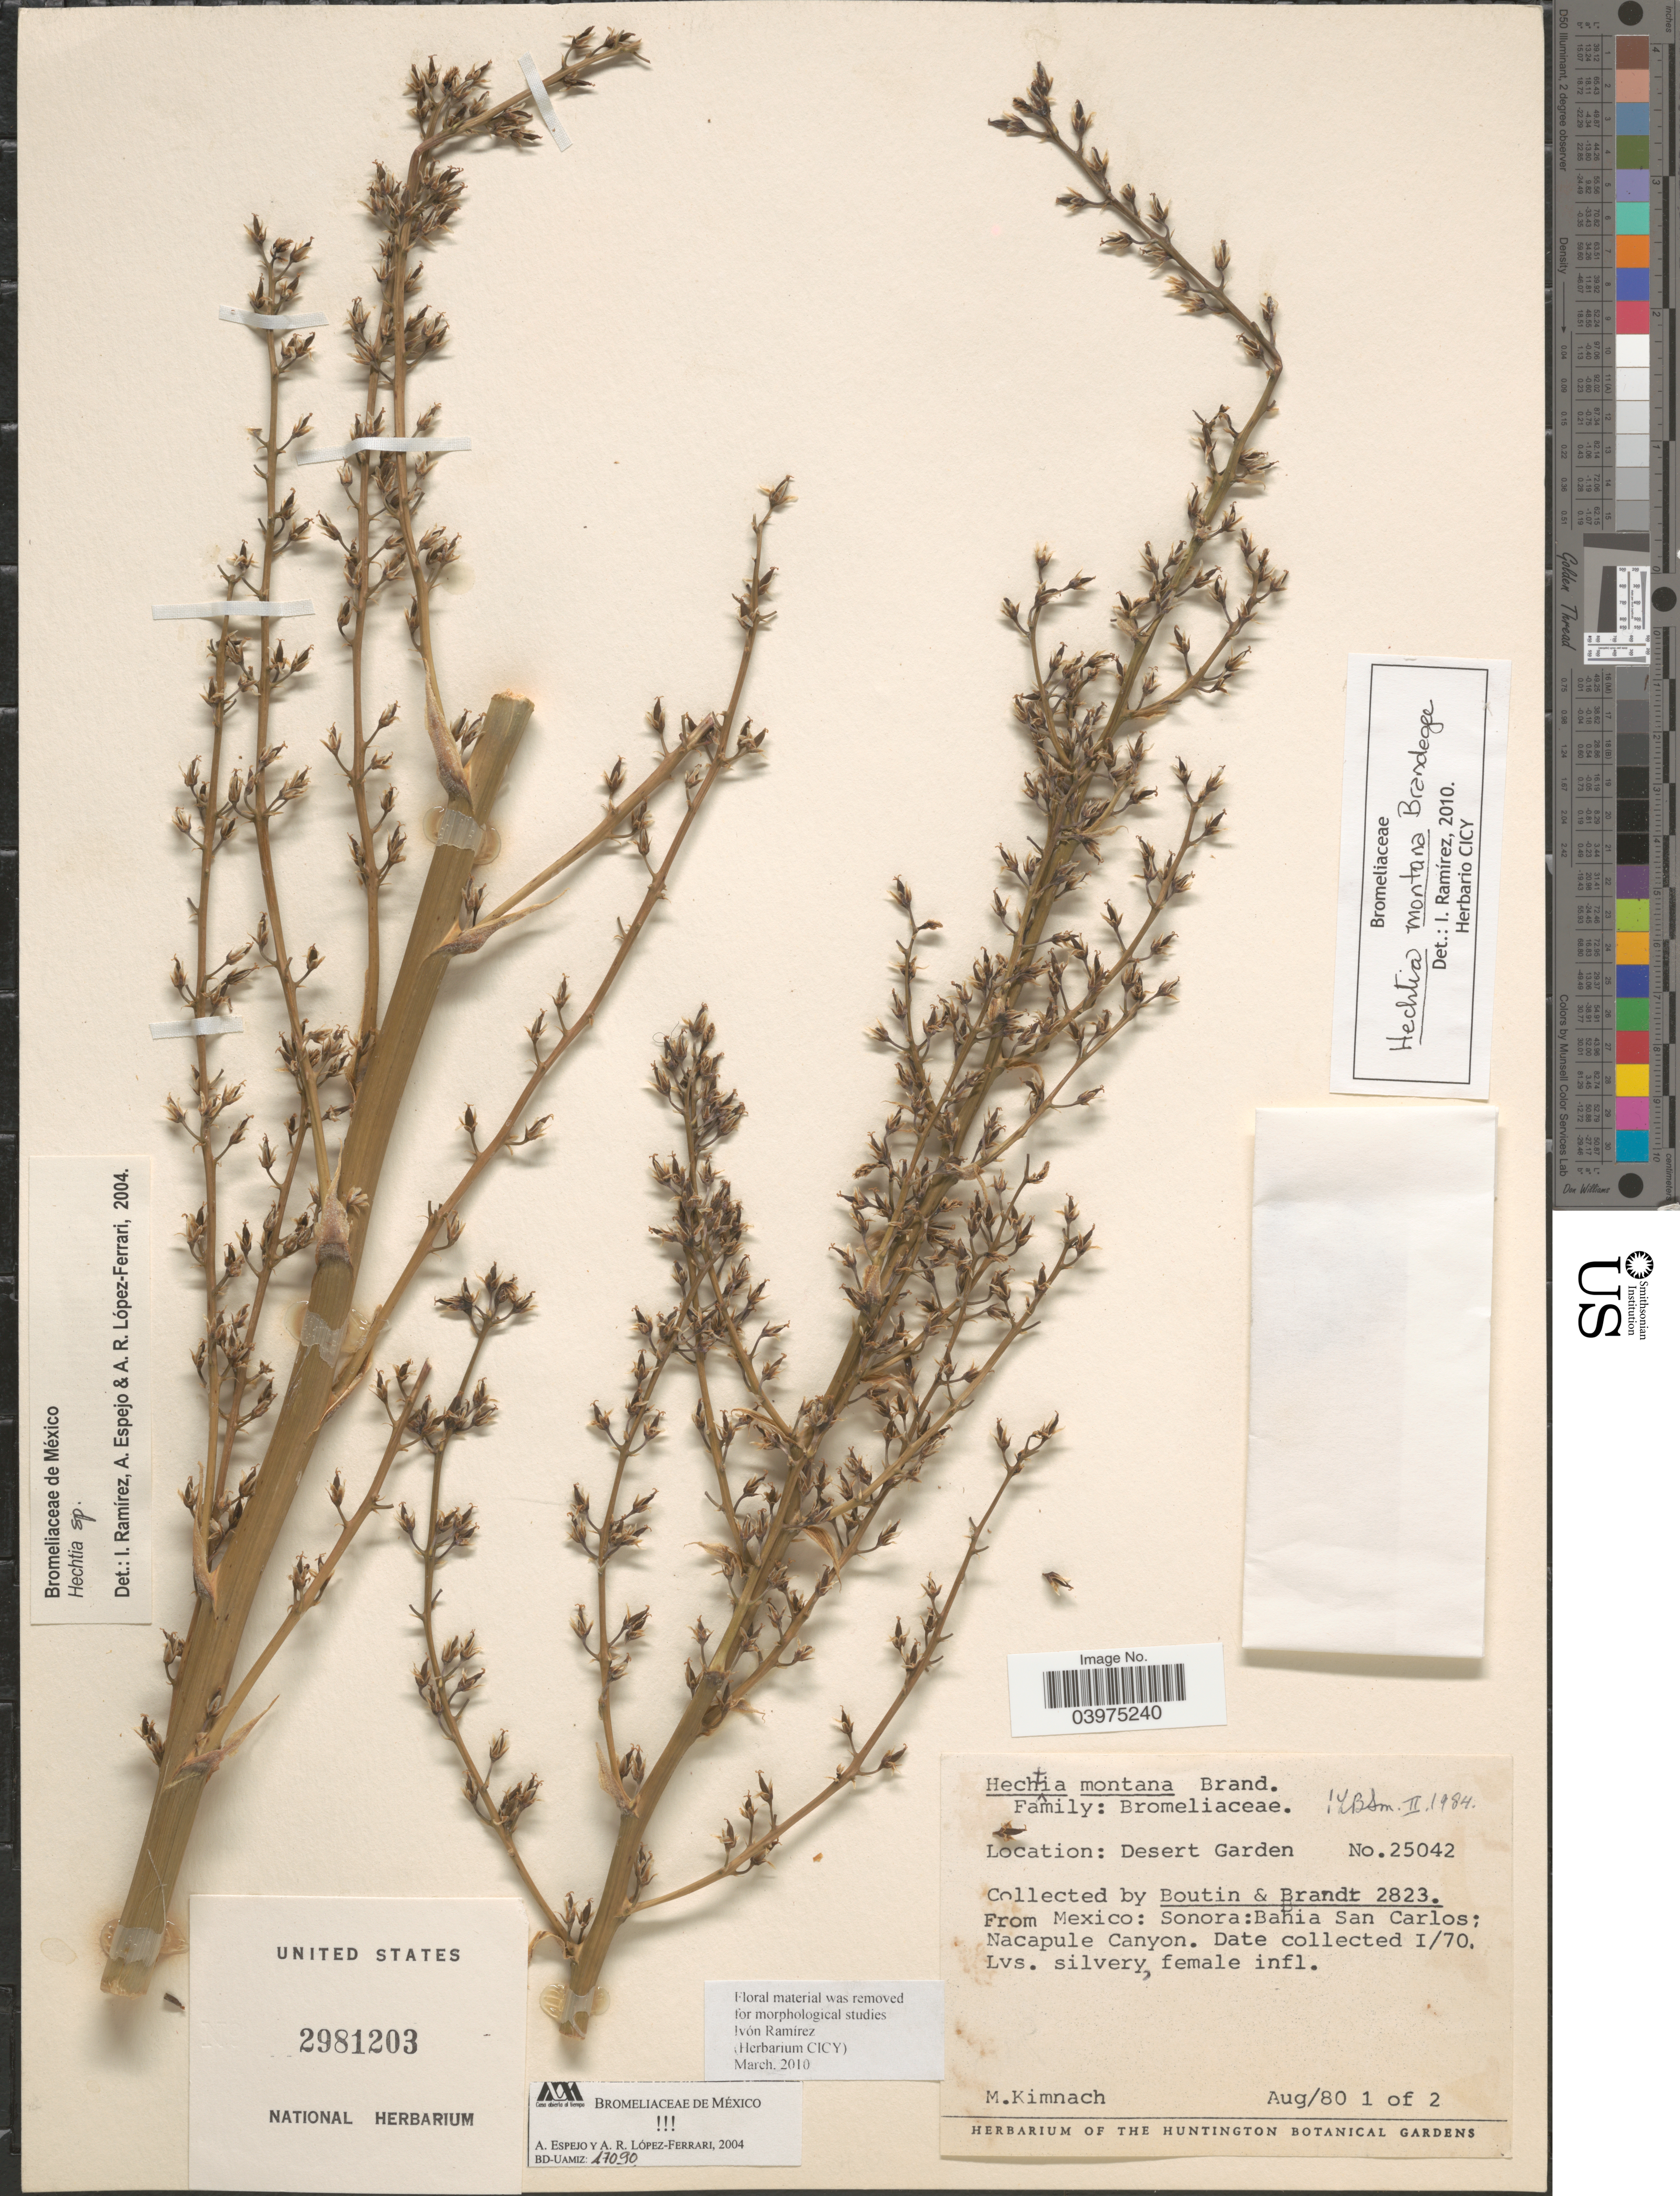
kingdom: Plantae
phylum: Tracheophyta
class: Liliopsida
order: Poales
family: Bromeliaceae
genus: Hechtia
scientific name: Hechtia montana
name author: Brandegee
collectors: M. W. Kimnach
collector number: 25042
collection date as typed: Transcribed d/m/y: 1/8/80 to 2/8/80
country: United States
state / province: California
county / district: Los Angeles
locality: Desert Garden. The Huntington Botanical Gardens.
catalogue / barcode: US 2981203